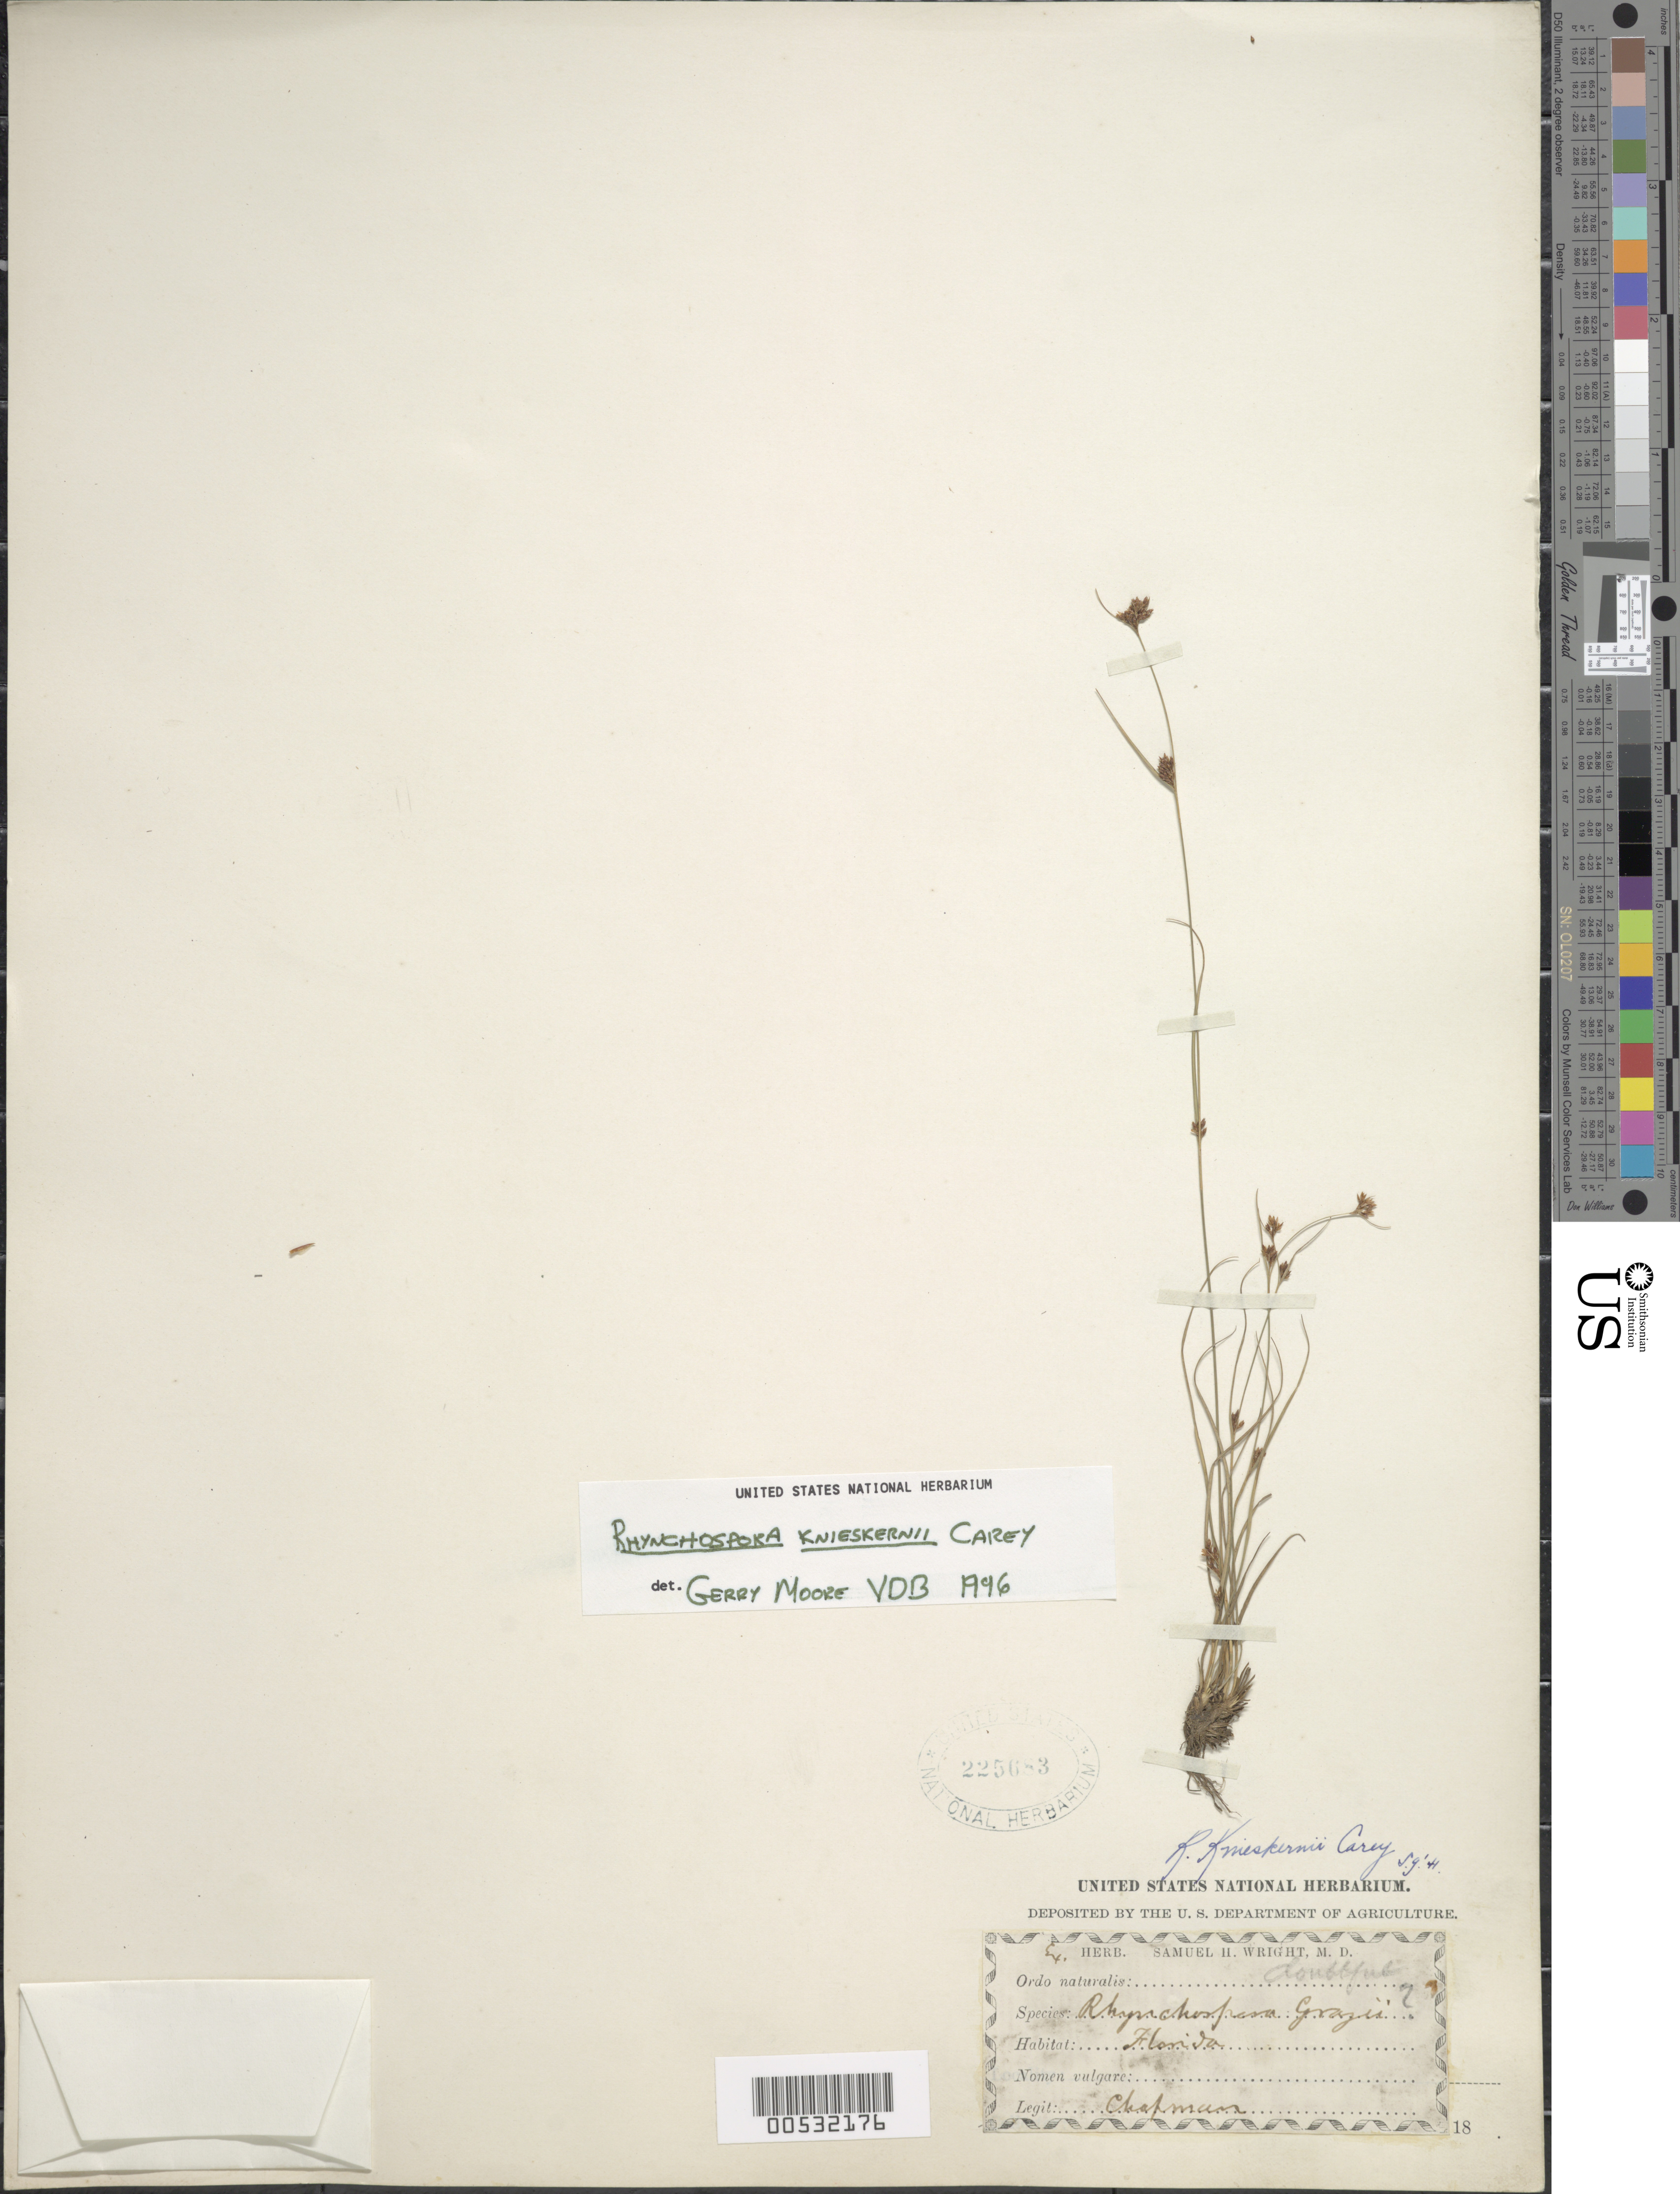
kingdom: Plantae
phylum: Tracheophyta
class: Liliopsida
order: Poales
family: Cyperaceae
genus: Rhynchospora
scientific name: Rhynchospora knieskernii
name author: J. Carey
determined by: Moore, G., (VDB), Vanderbilt University Herbarium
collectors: A. W. Chapman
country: United States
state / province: Florida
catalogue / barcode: US 225683